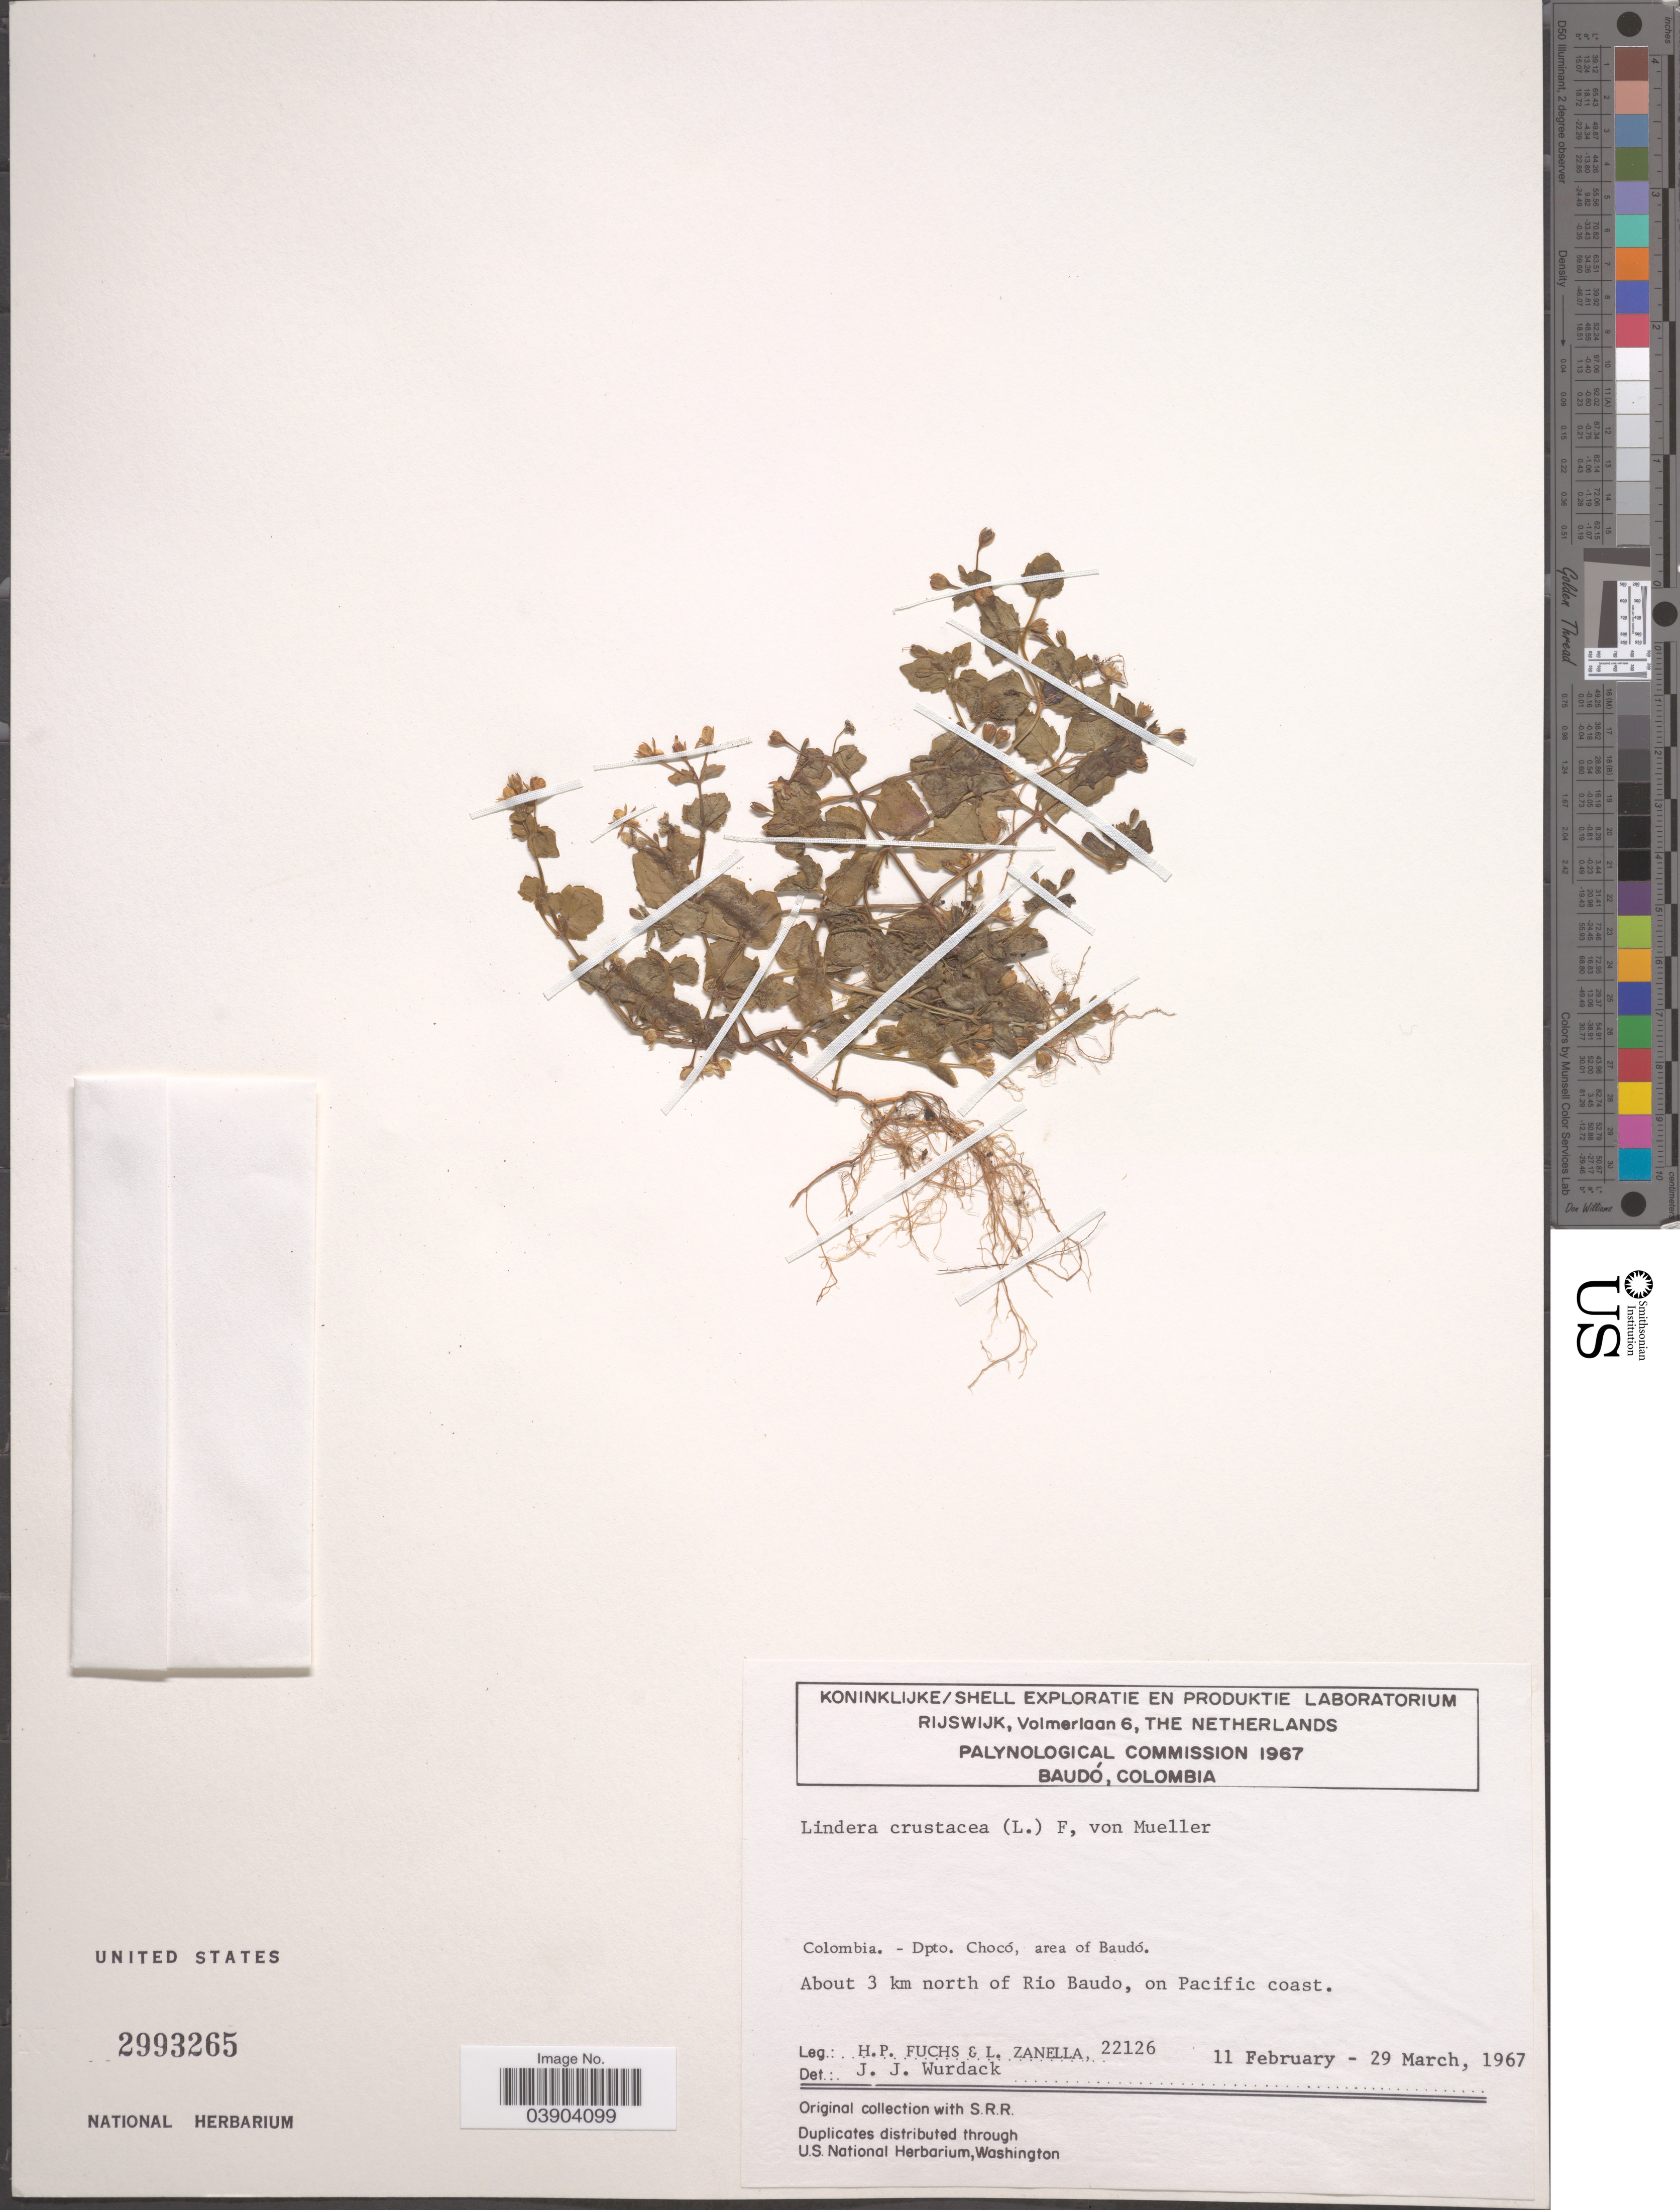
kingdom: Plantae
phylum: Tracheophyta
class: Magnoliopsida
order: Lamiales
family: Linderniaceae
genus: Lindernia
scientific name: Lindernia crustacea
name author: (L.) F. Muell.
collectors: H. P. Fuchs & L. Zanella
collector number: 22126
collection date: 1967-02-11/1967-03-29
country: Colombia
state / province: Chocó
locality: Dpto. Chocó, area of Baudó. About 3 km north of Rio Baudo, on Pacific coast.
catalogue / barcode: US 2993265